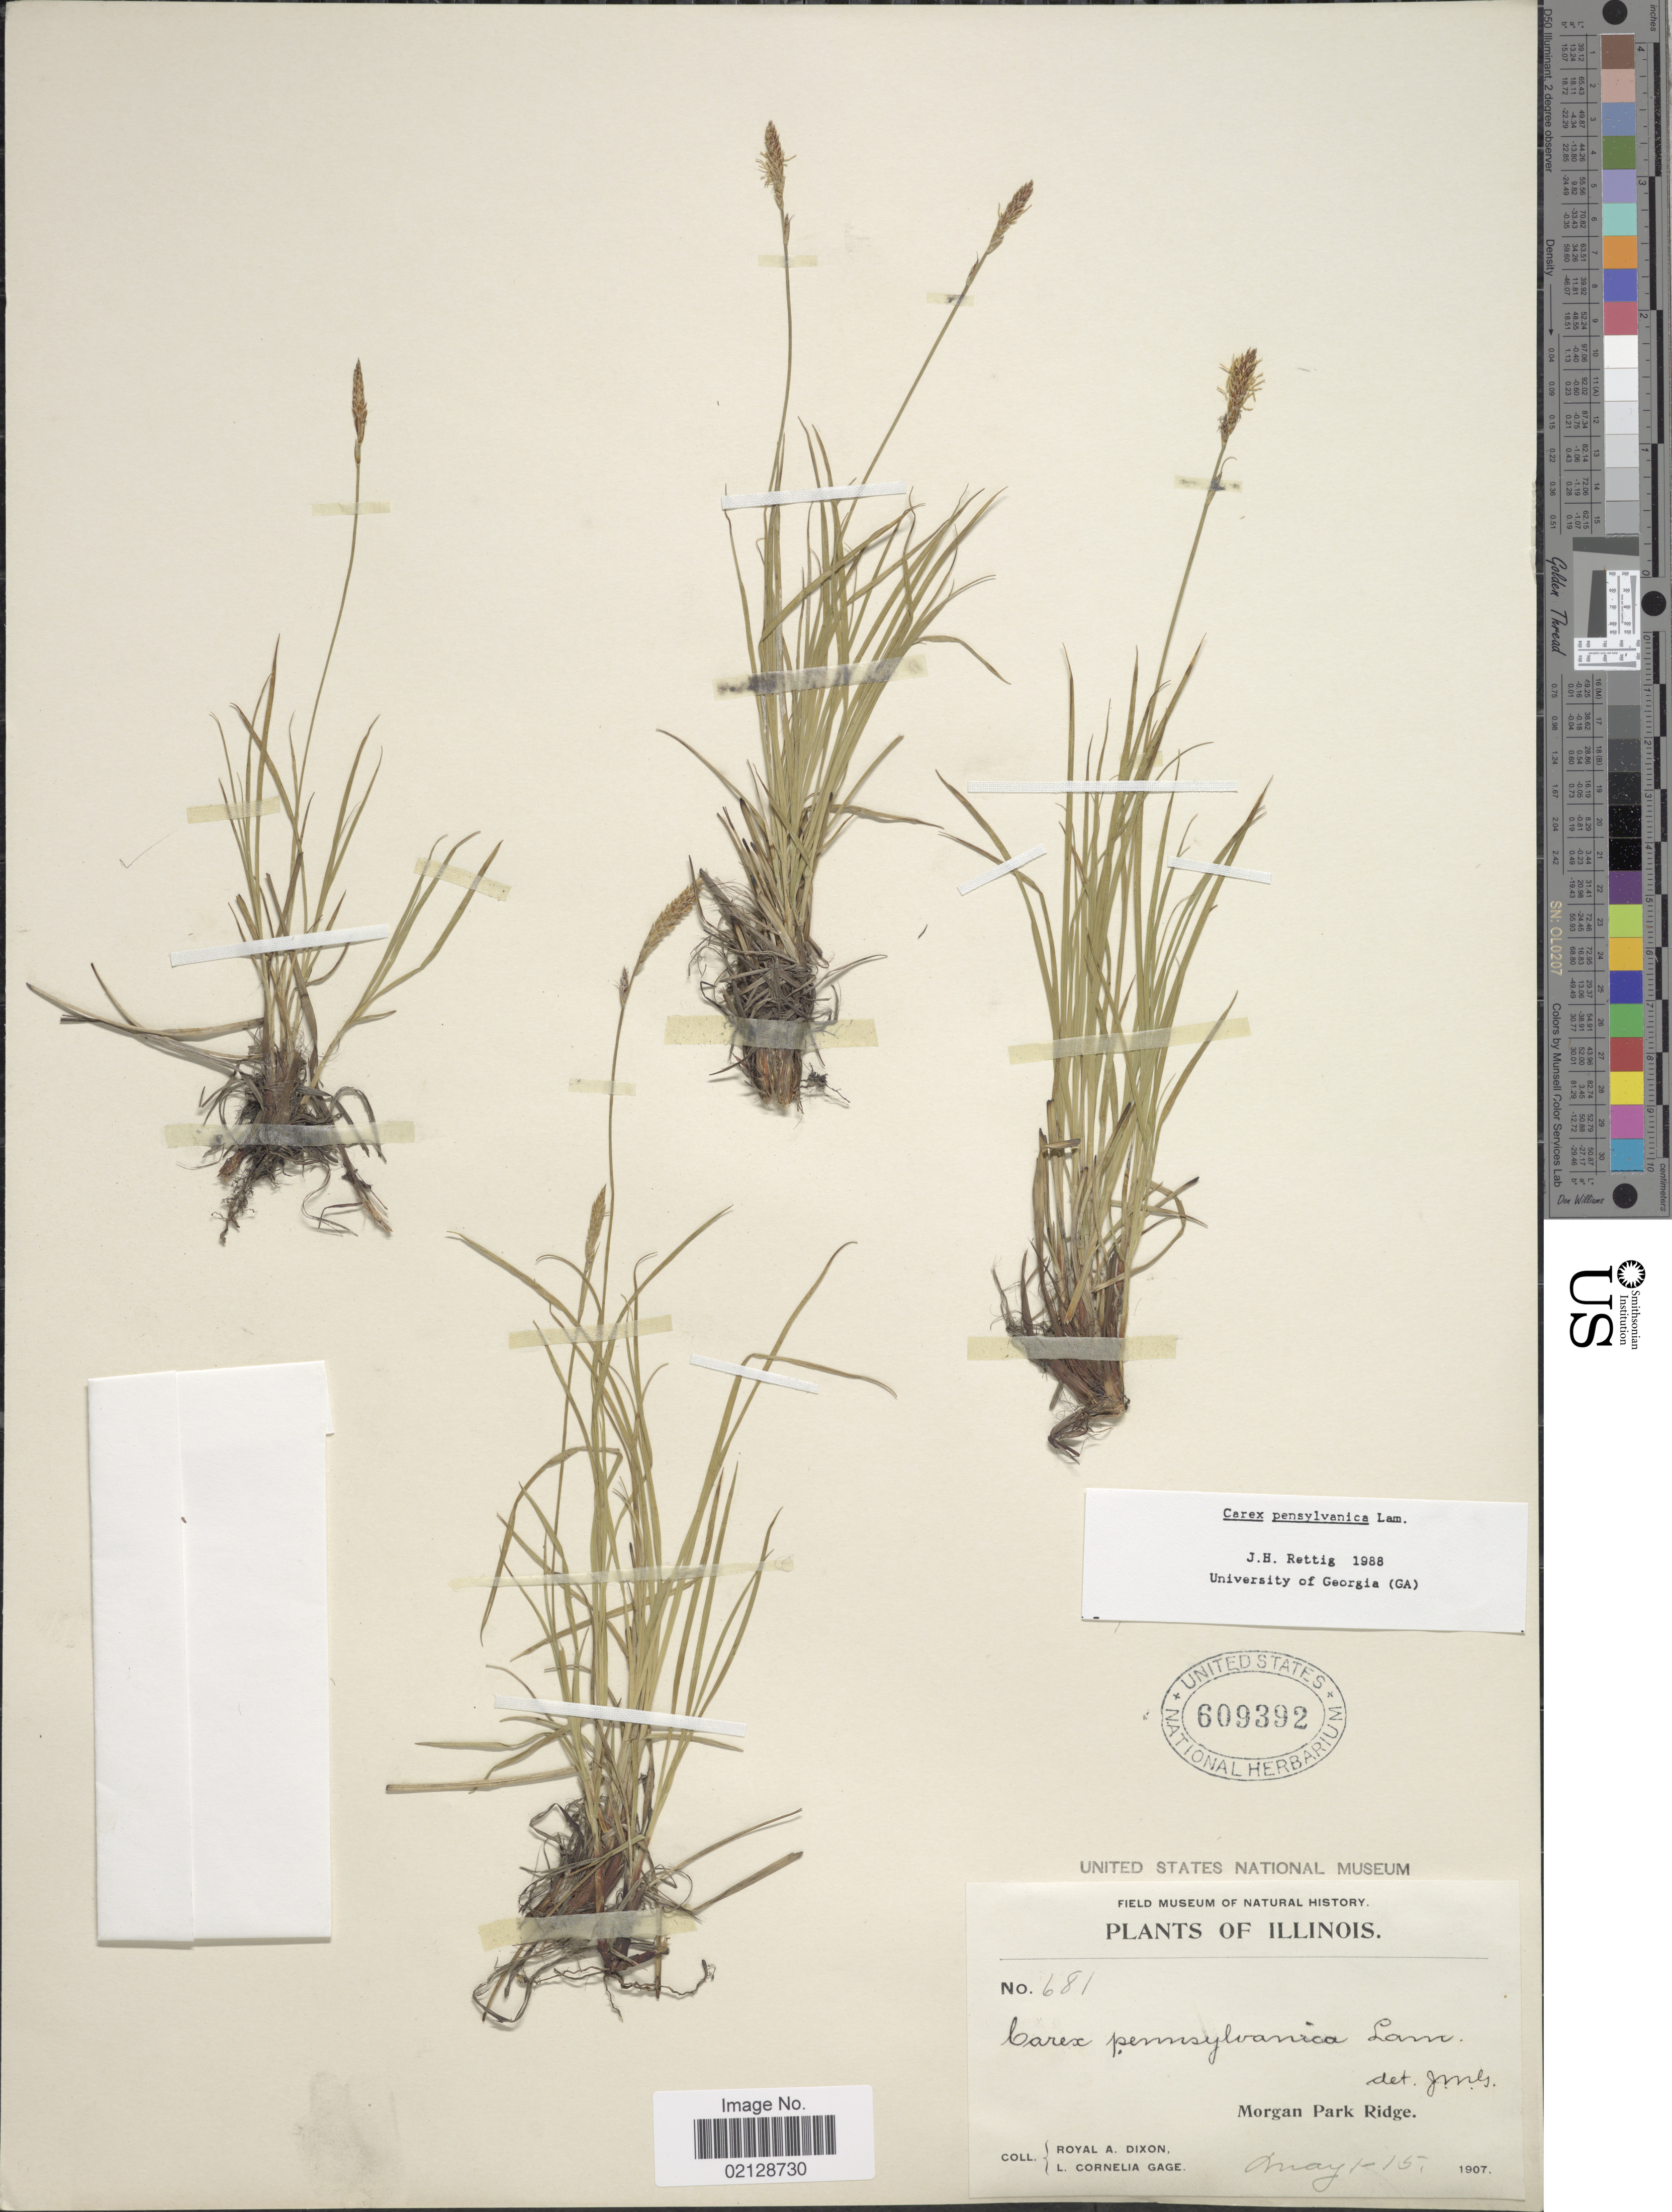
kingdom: Plantae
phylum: Tracheophyta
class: Liliopsida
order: Poales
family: Cyperaceae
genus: Carex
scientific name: Carex pensylvanica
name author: Lam.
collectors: R. A. Dixon & L. Gage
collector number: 681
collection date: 1907-05-01/1907-05-15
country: United States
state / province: Illinois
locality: Morgan Park Ridge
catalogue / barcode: US 609392